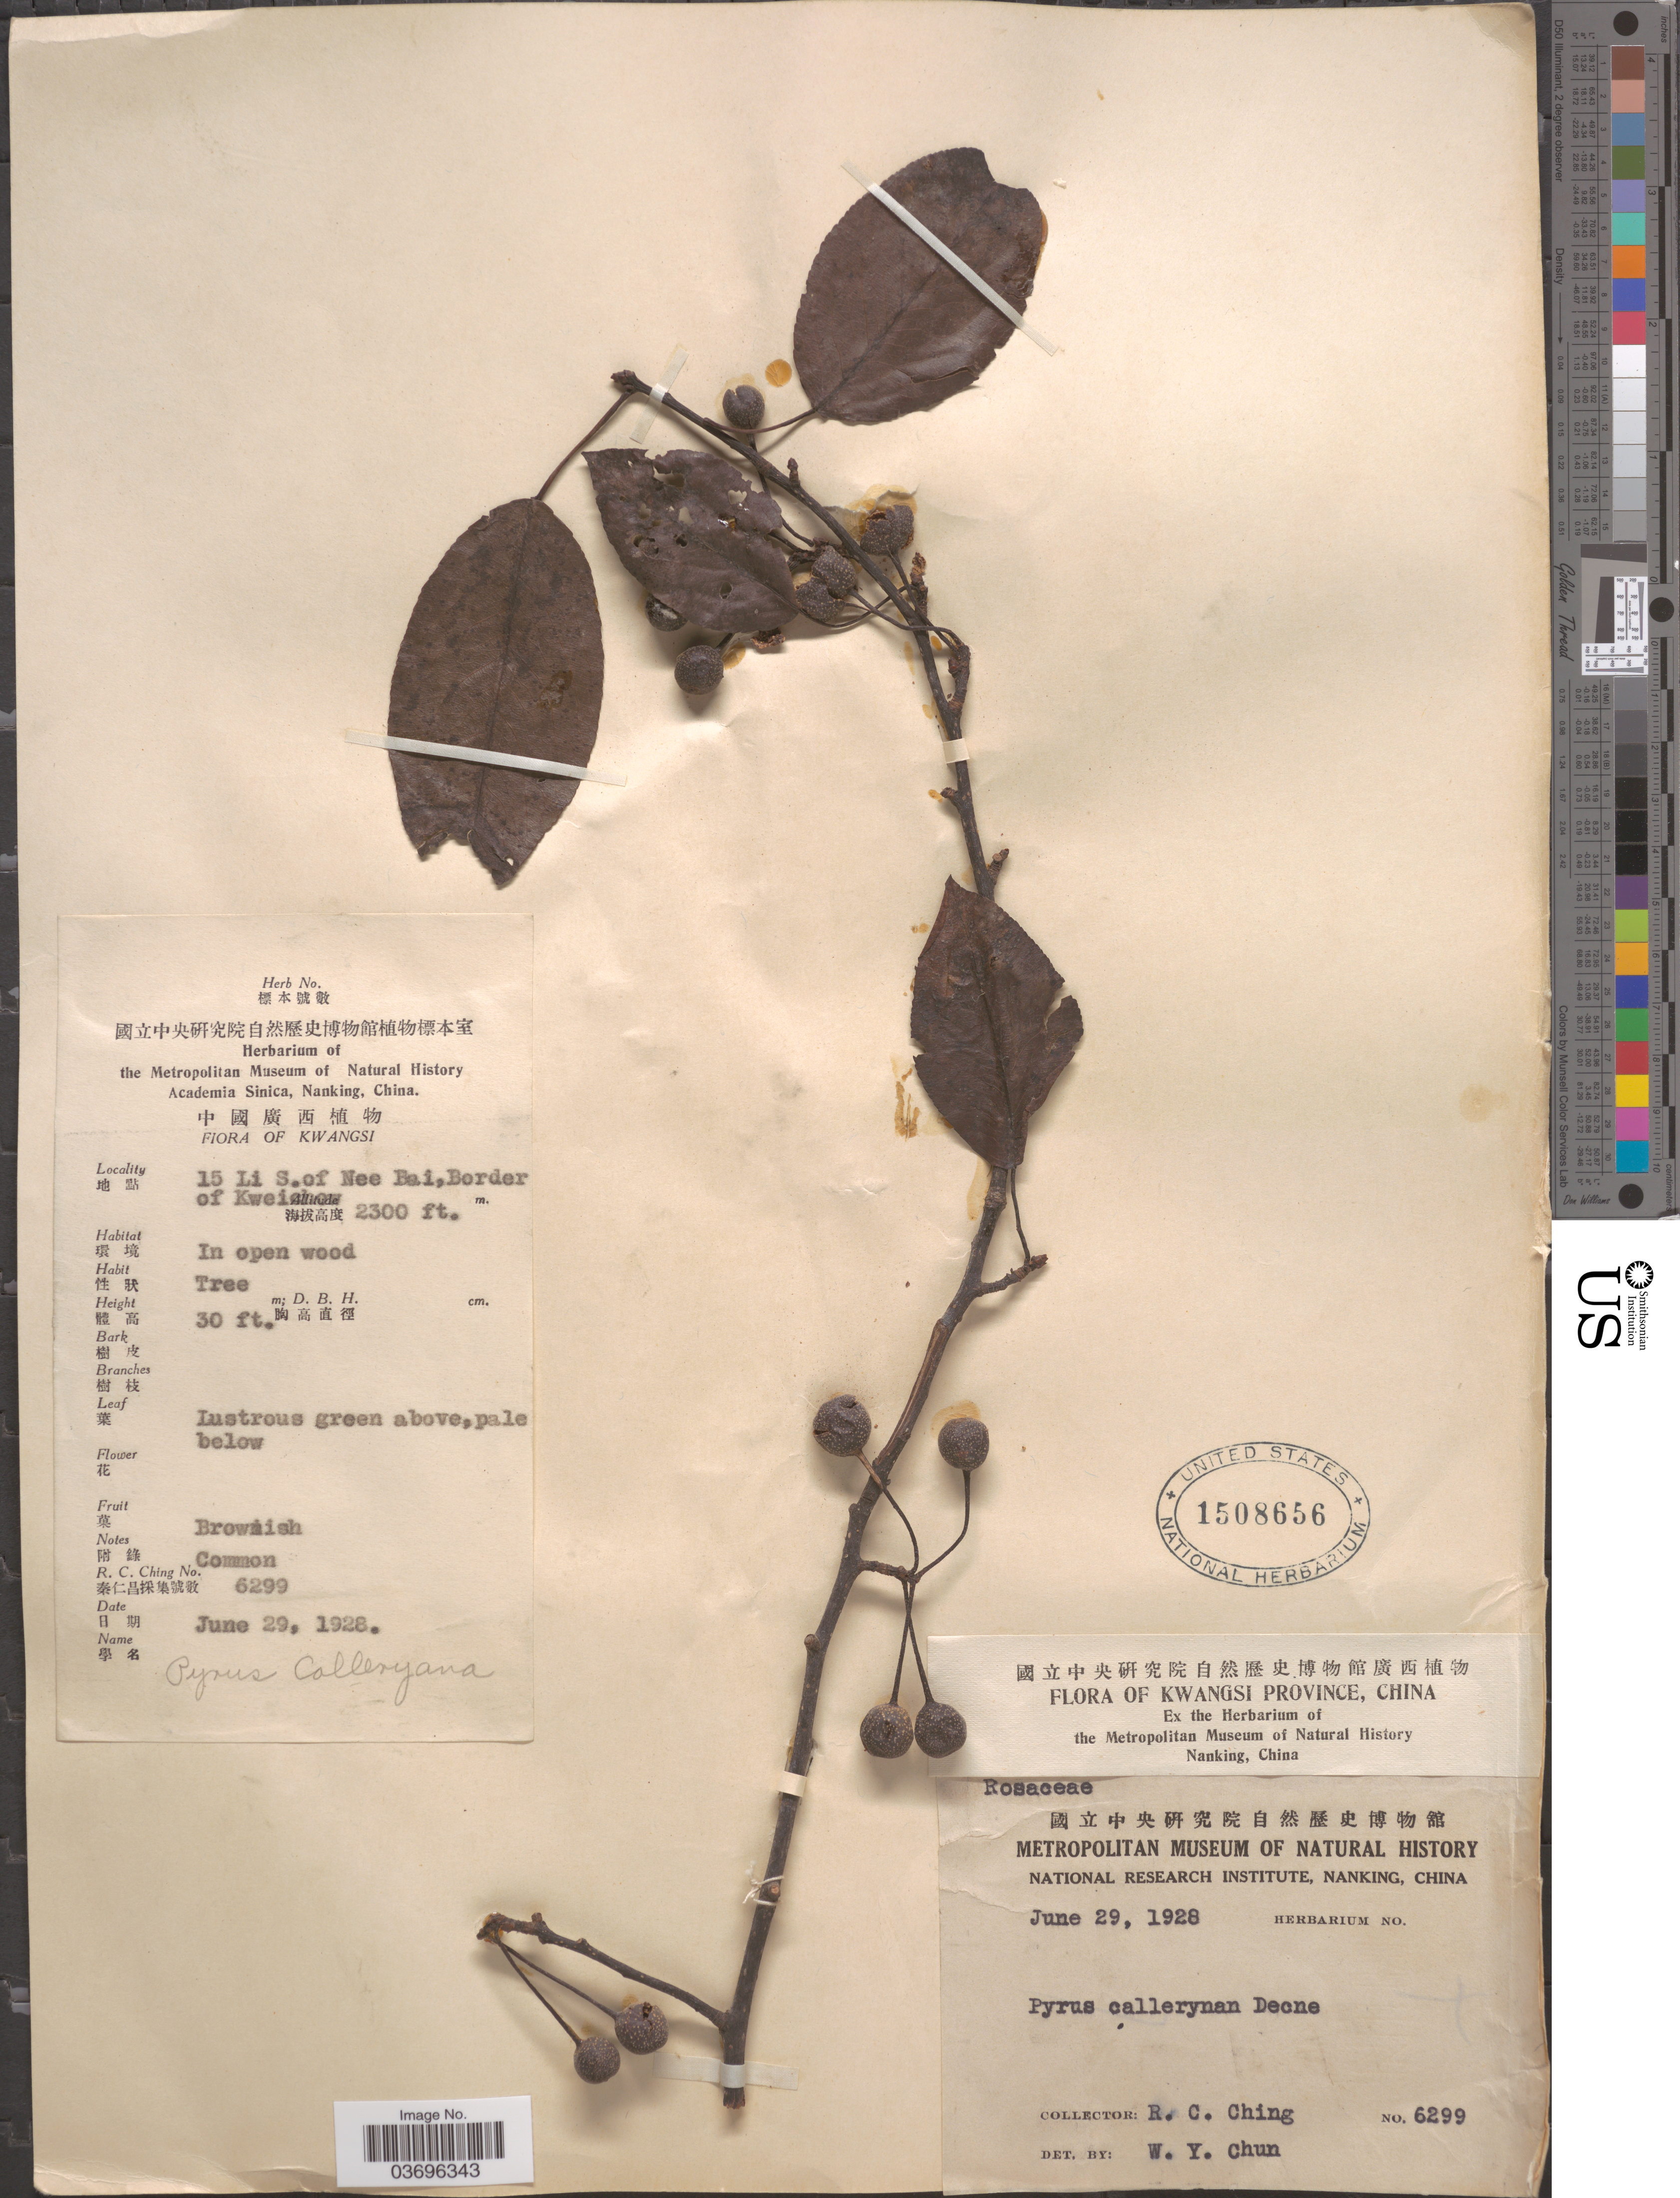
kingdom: Plantae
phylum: Tracheophyta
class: Magnoliopsida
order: Rosales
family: Rosaceae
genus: Pyrus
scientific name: Pyrus calleryana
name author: Decne.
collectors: R. C. Ching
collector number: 6299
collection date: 1928-06-29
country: China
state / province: Guangxi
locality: Kwangsi Province. 15 Li S. of Nee Bai, Border of Kweichow.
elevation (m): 701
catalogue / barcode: US 1508656